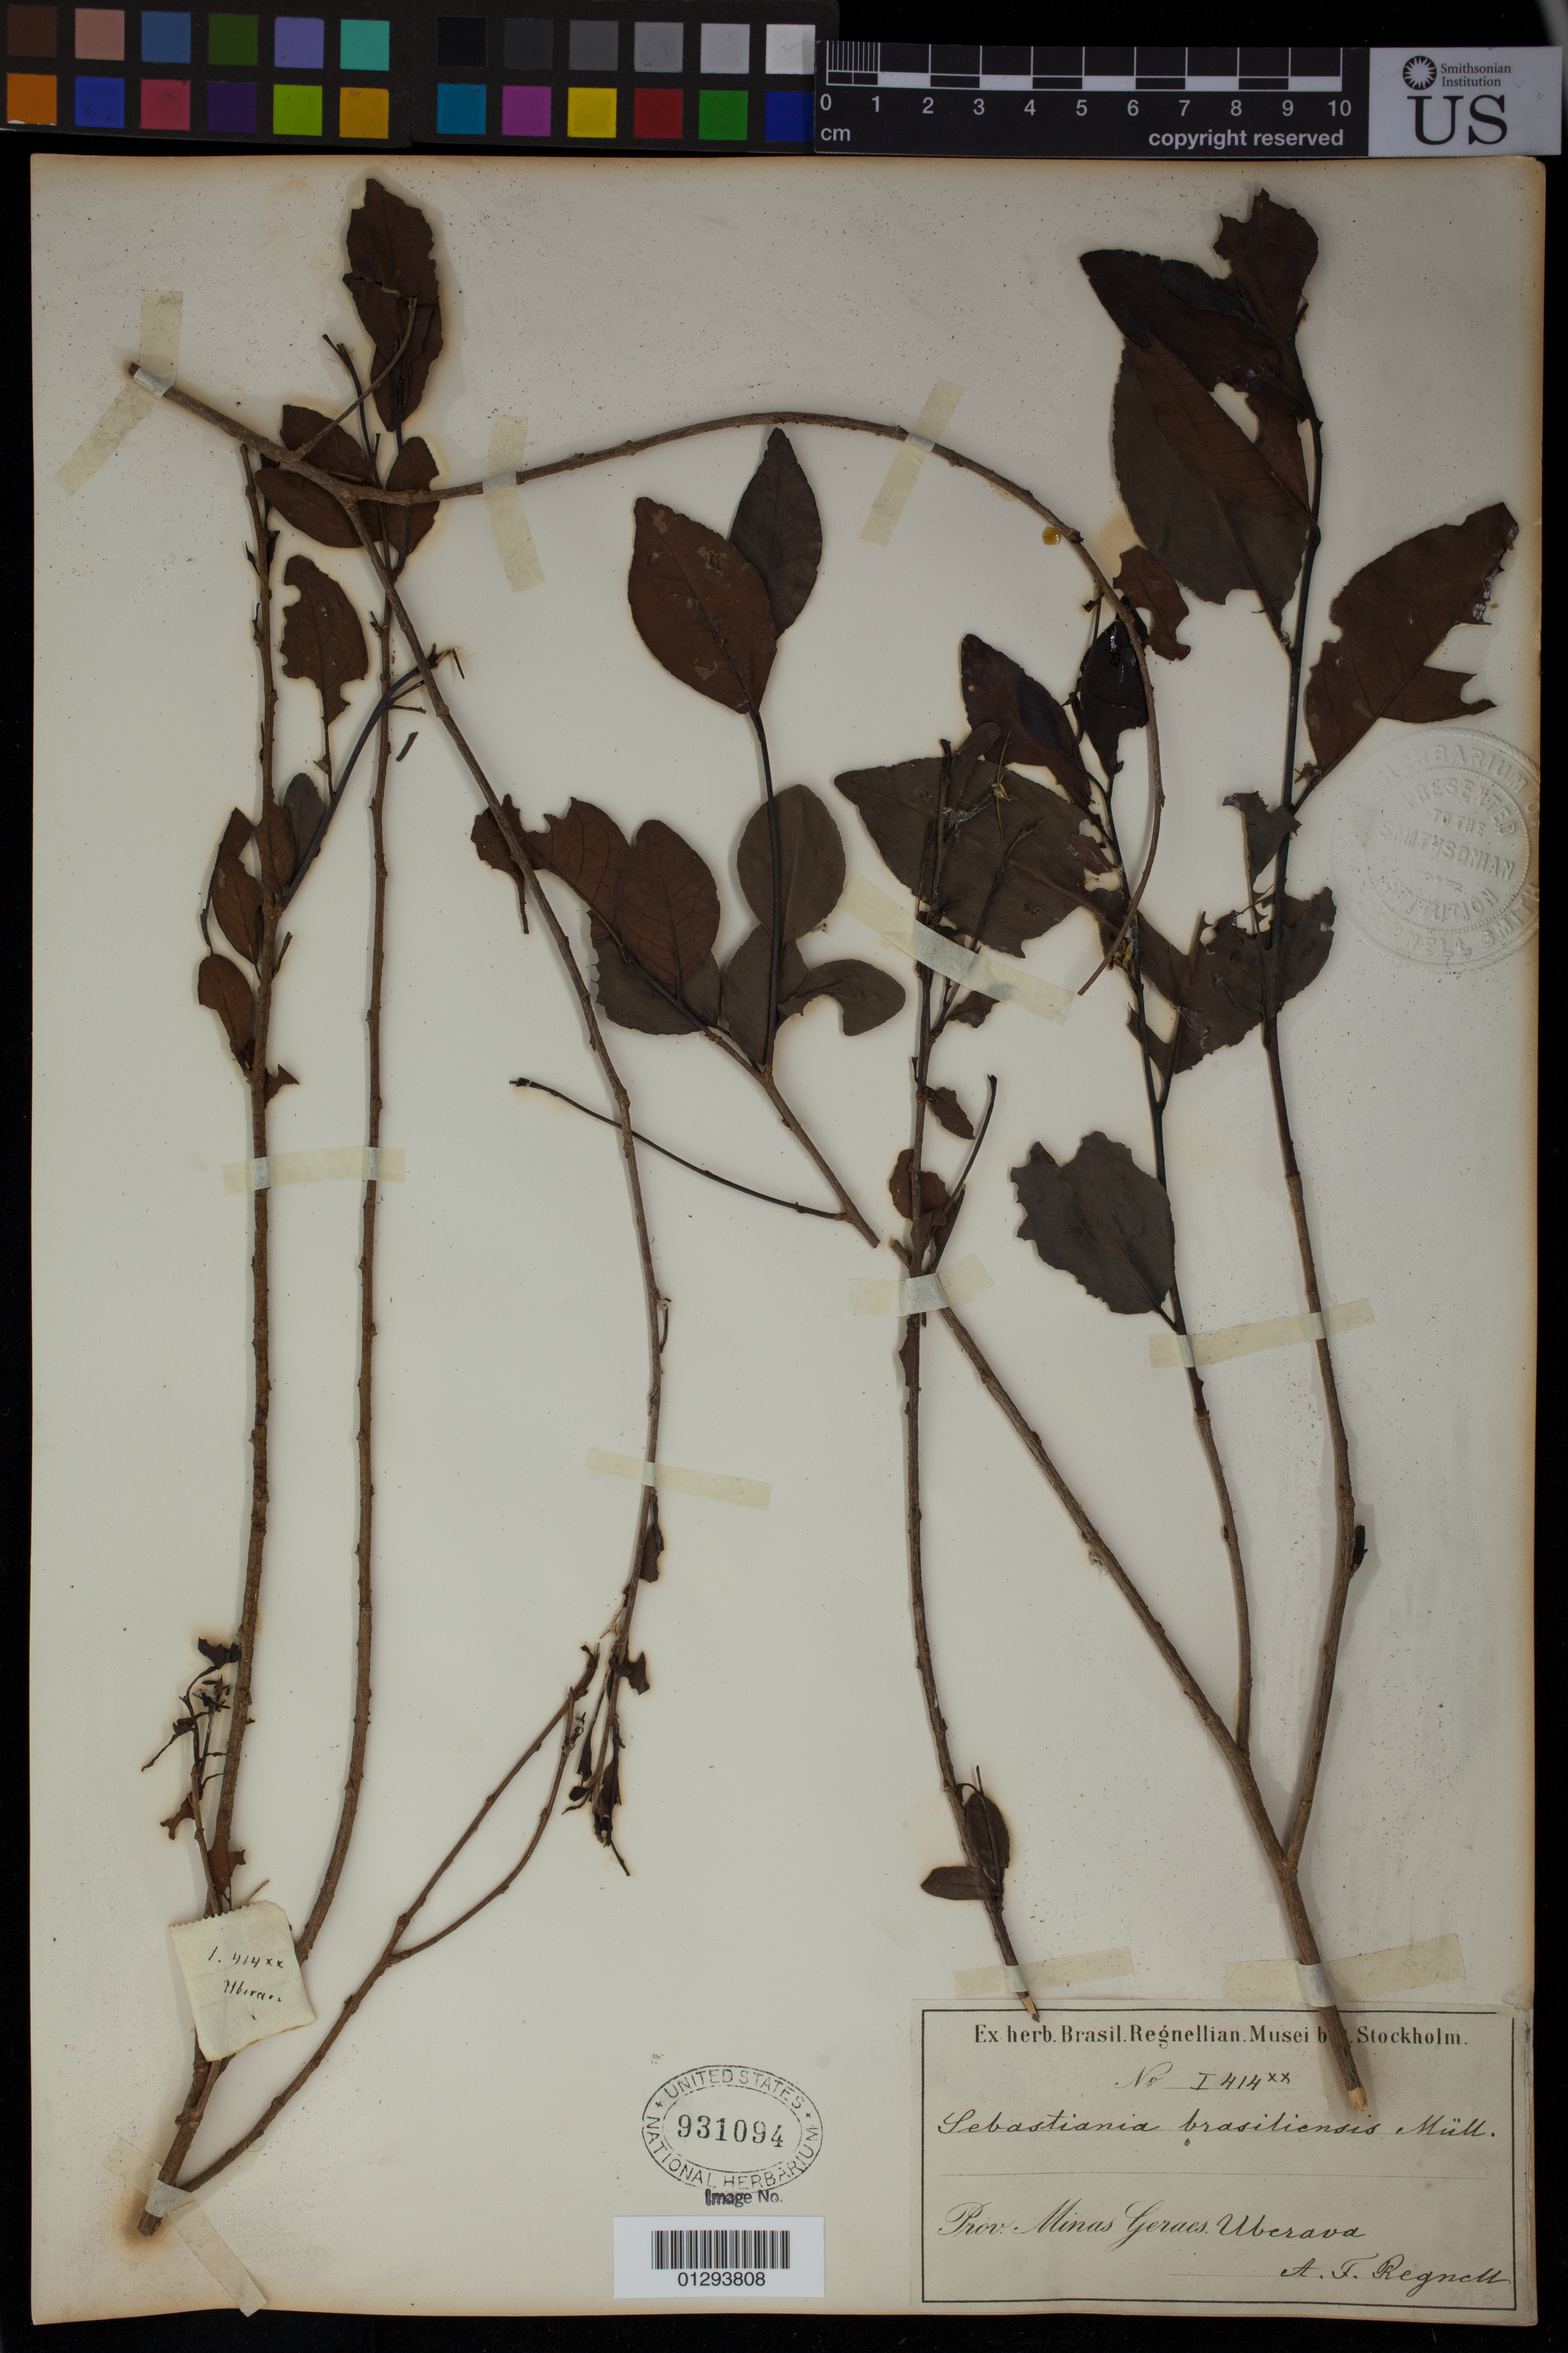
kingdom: Plantae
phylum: Tracheophyta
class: Magnoliopsida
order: Malpighiales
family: Euphorbiaceae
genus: Sebastiania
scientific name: Sebastiania brasiliensis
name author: Spreng.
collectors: A. F. Regnell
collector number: I414xx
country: Brazil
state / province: Minas Gerais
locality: Uberava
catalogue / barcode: US 931094